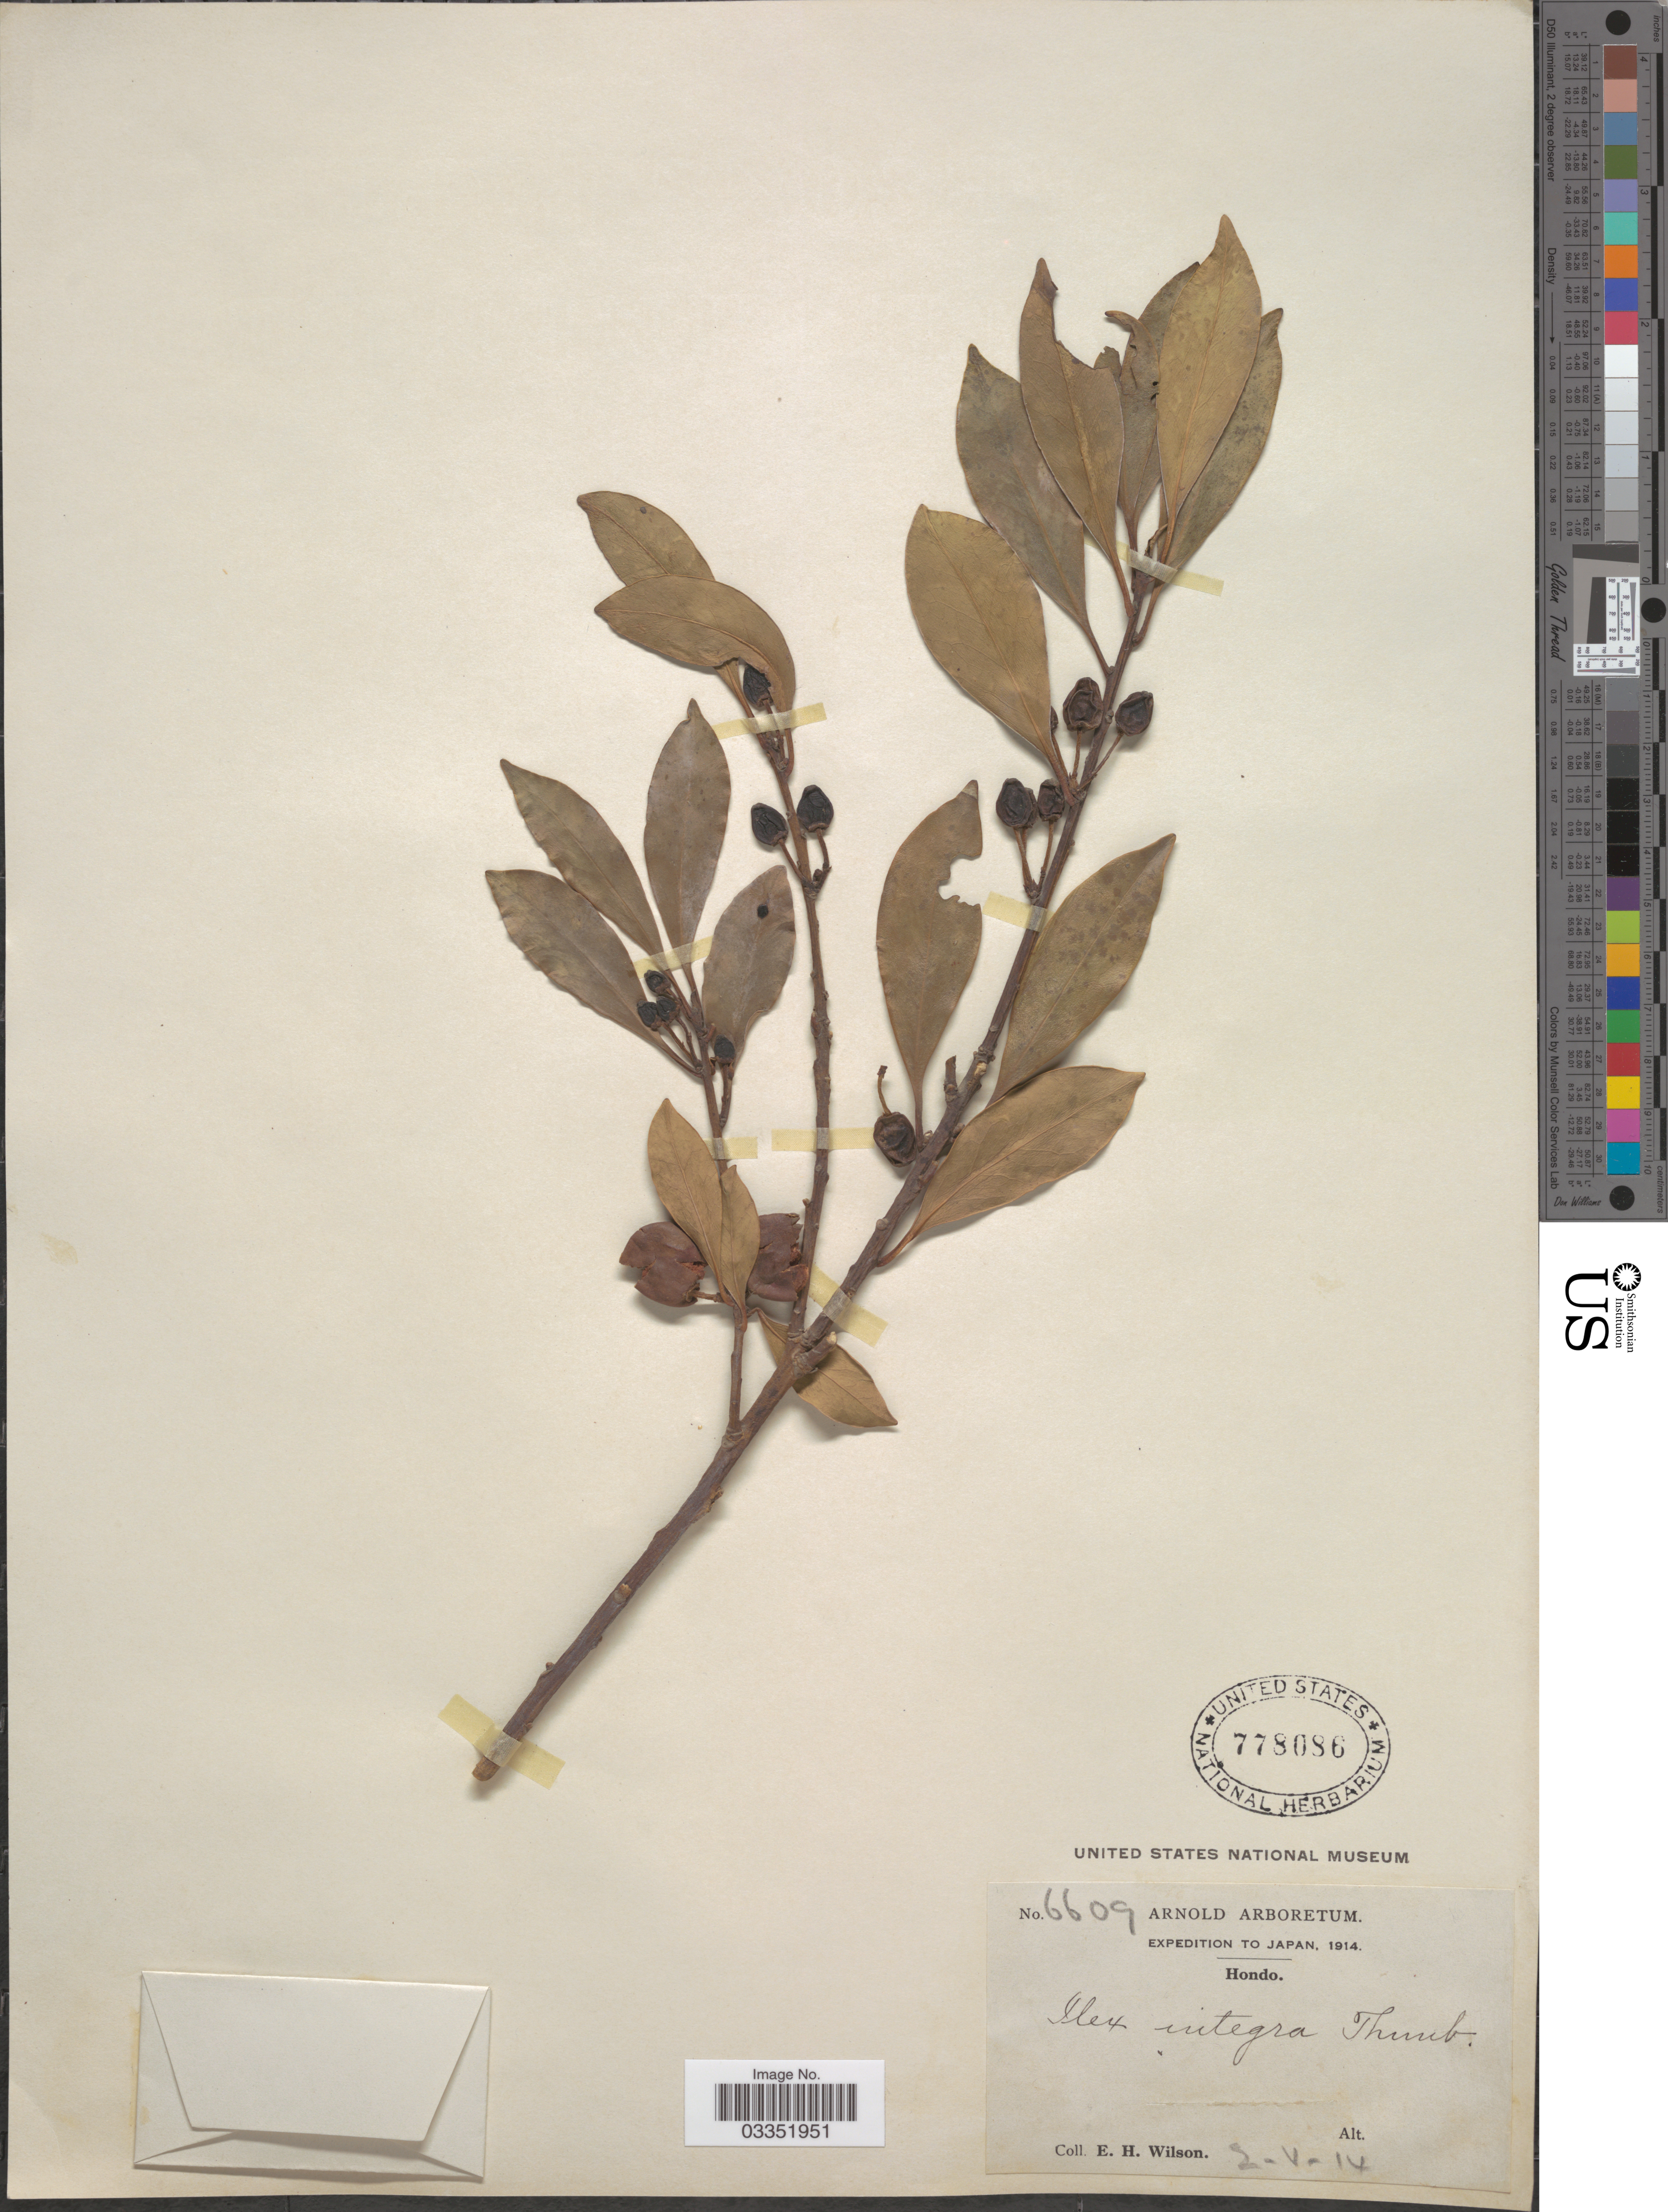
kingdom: Plantae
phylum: Tracheophyta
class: Magnoliopsida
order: Aquifoliales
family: Aquifoliaceae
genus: Ilex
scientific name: Ilex integra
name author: Thunb.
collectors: E. Wilson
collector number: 6609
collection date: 1914-05-02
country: Japan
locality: Hondo.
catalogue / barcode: US 778086